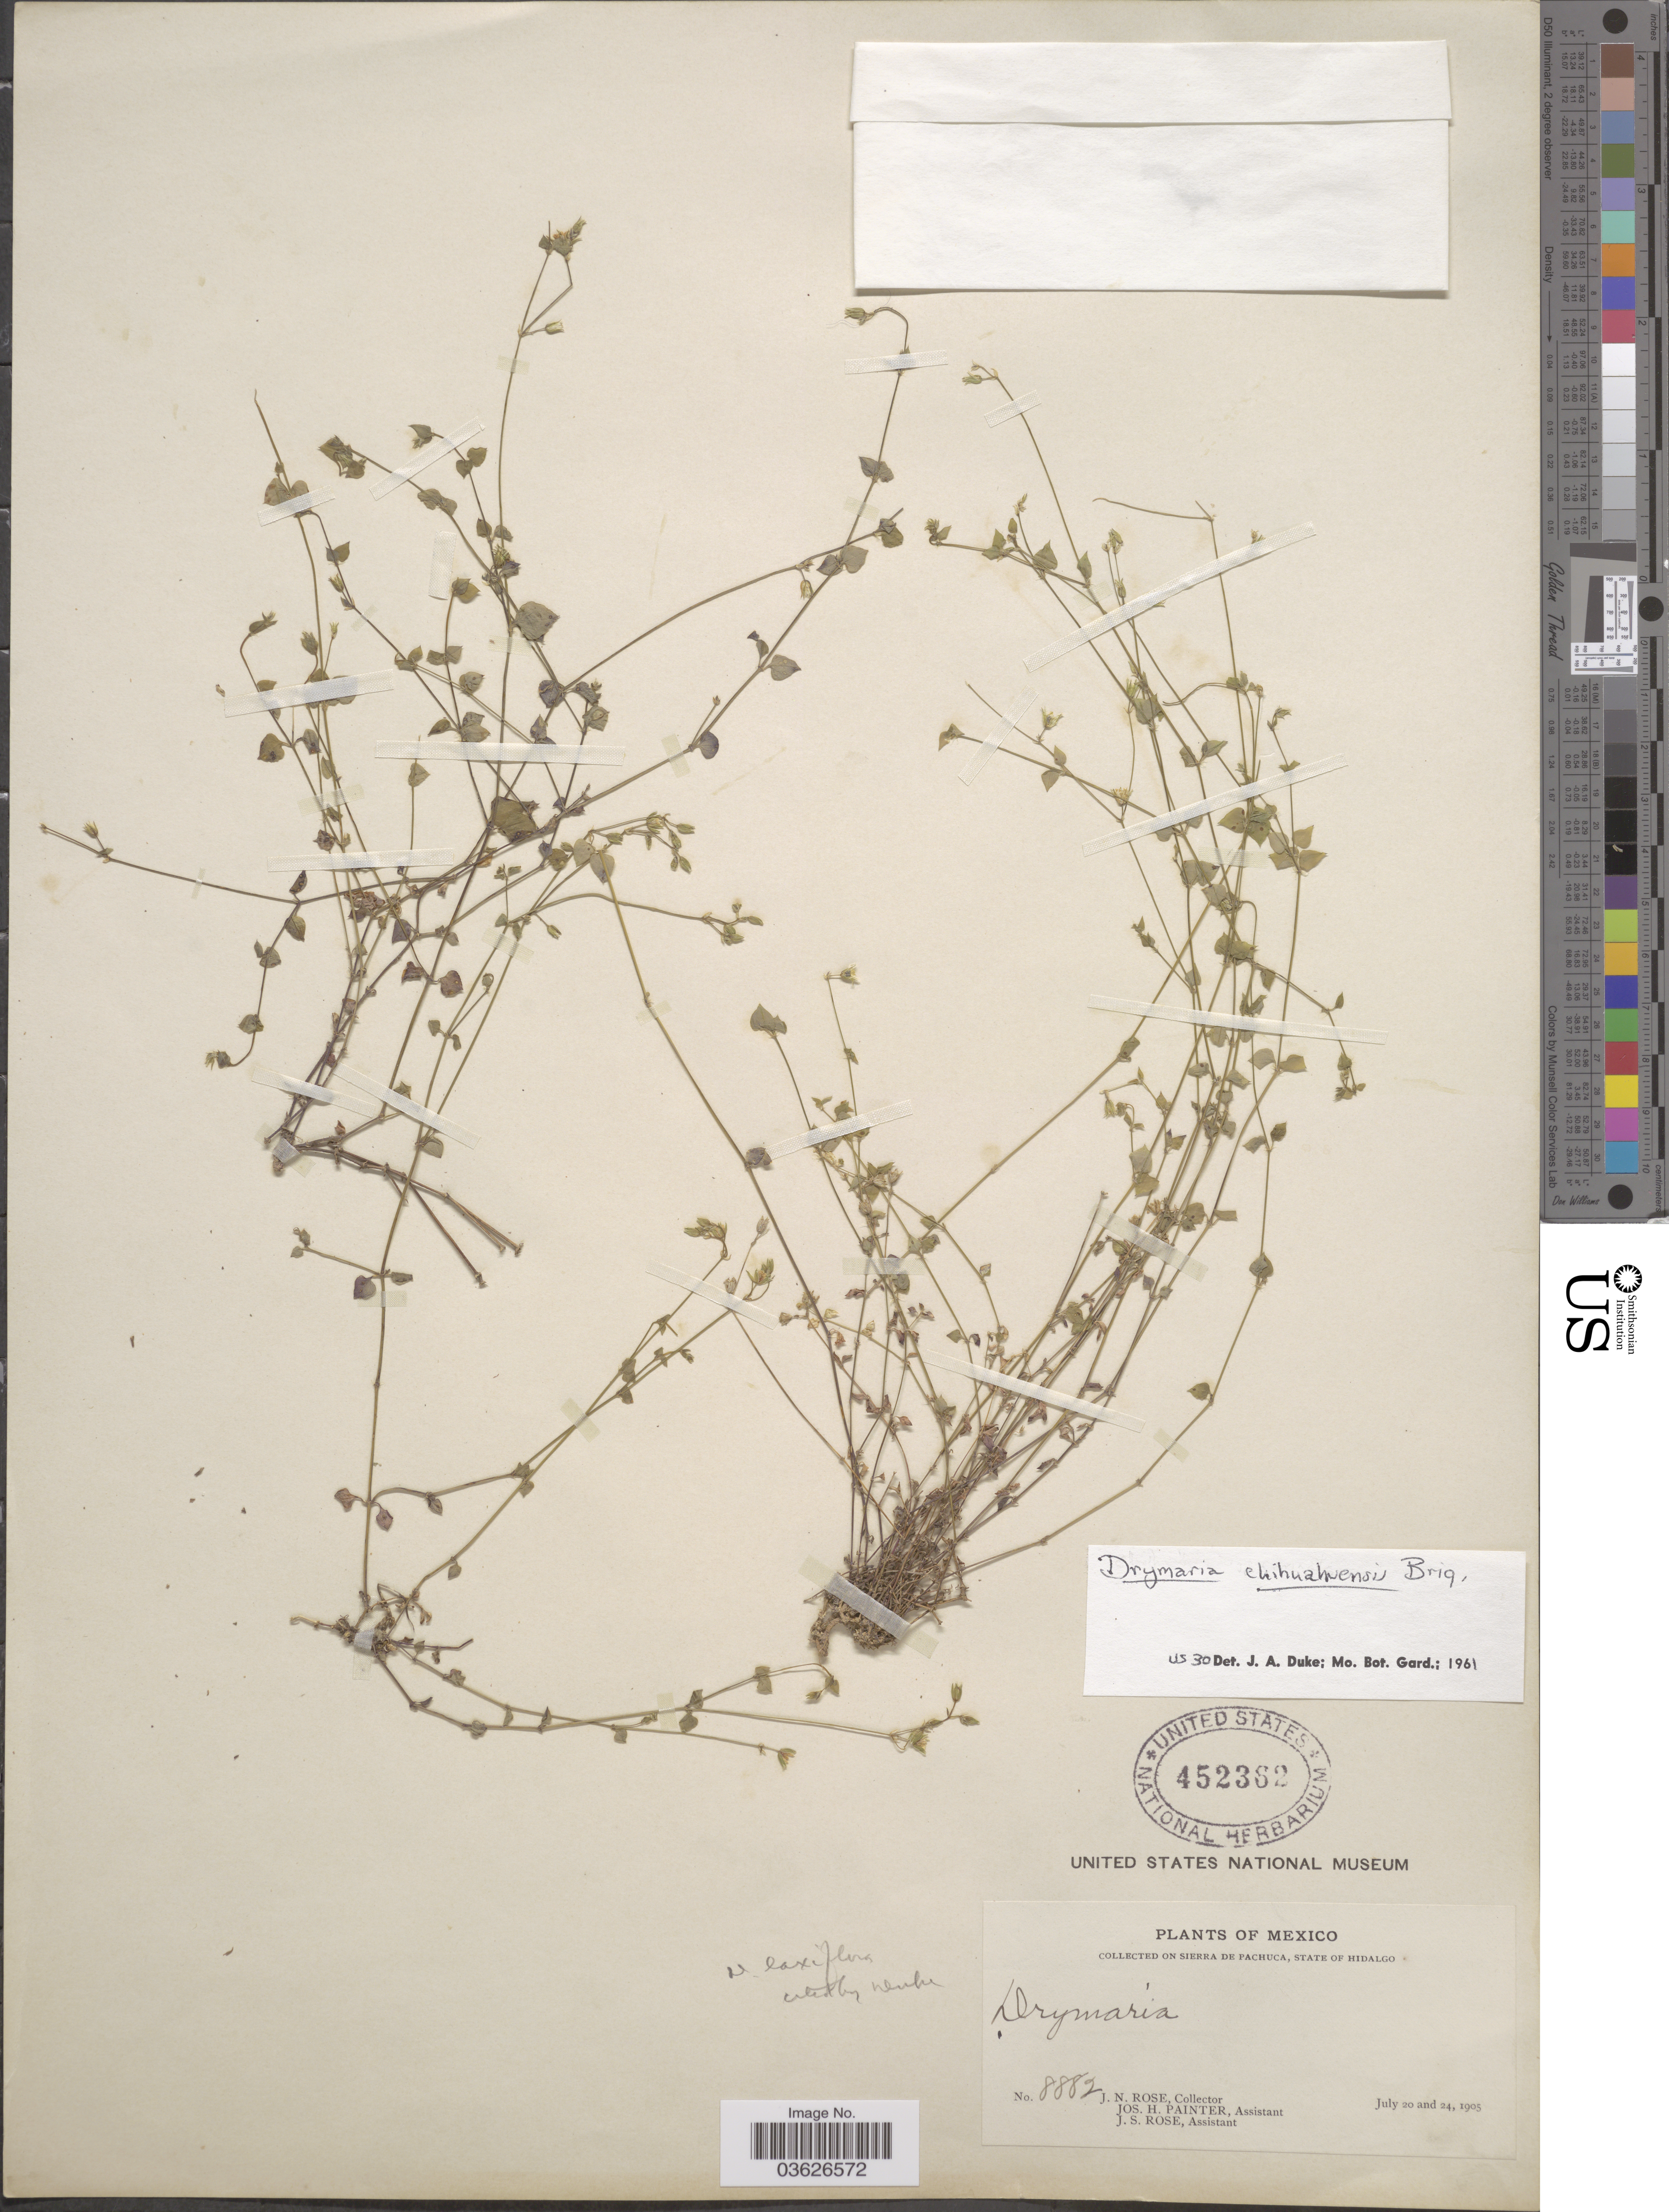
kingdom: Plantae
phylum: Tracheophyta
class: Magnoliopsida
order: Caryophyllales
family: Caryophyllaceae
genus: Drymaria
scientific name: Drymaria laxiflora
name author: Benth.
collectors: J. N. Rose, J. H. Painter & J. S. Rose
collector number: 8882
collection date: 1905-07-20/1905-07-24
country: Mexico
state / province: Hidalgo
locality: On Sierra de Pachuca.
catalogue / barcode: US 452362